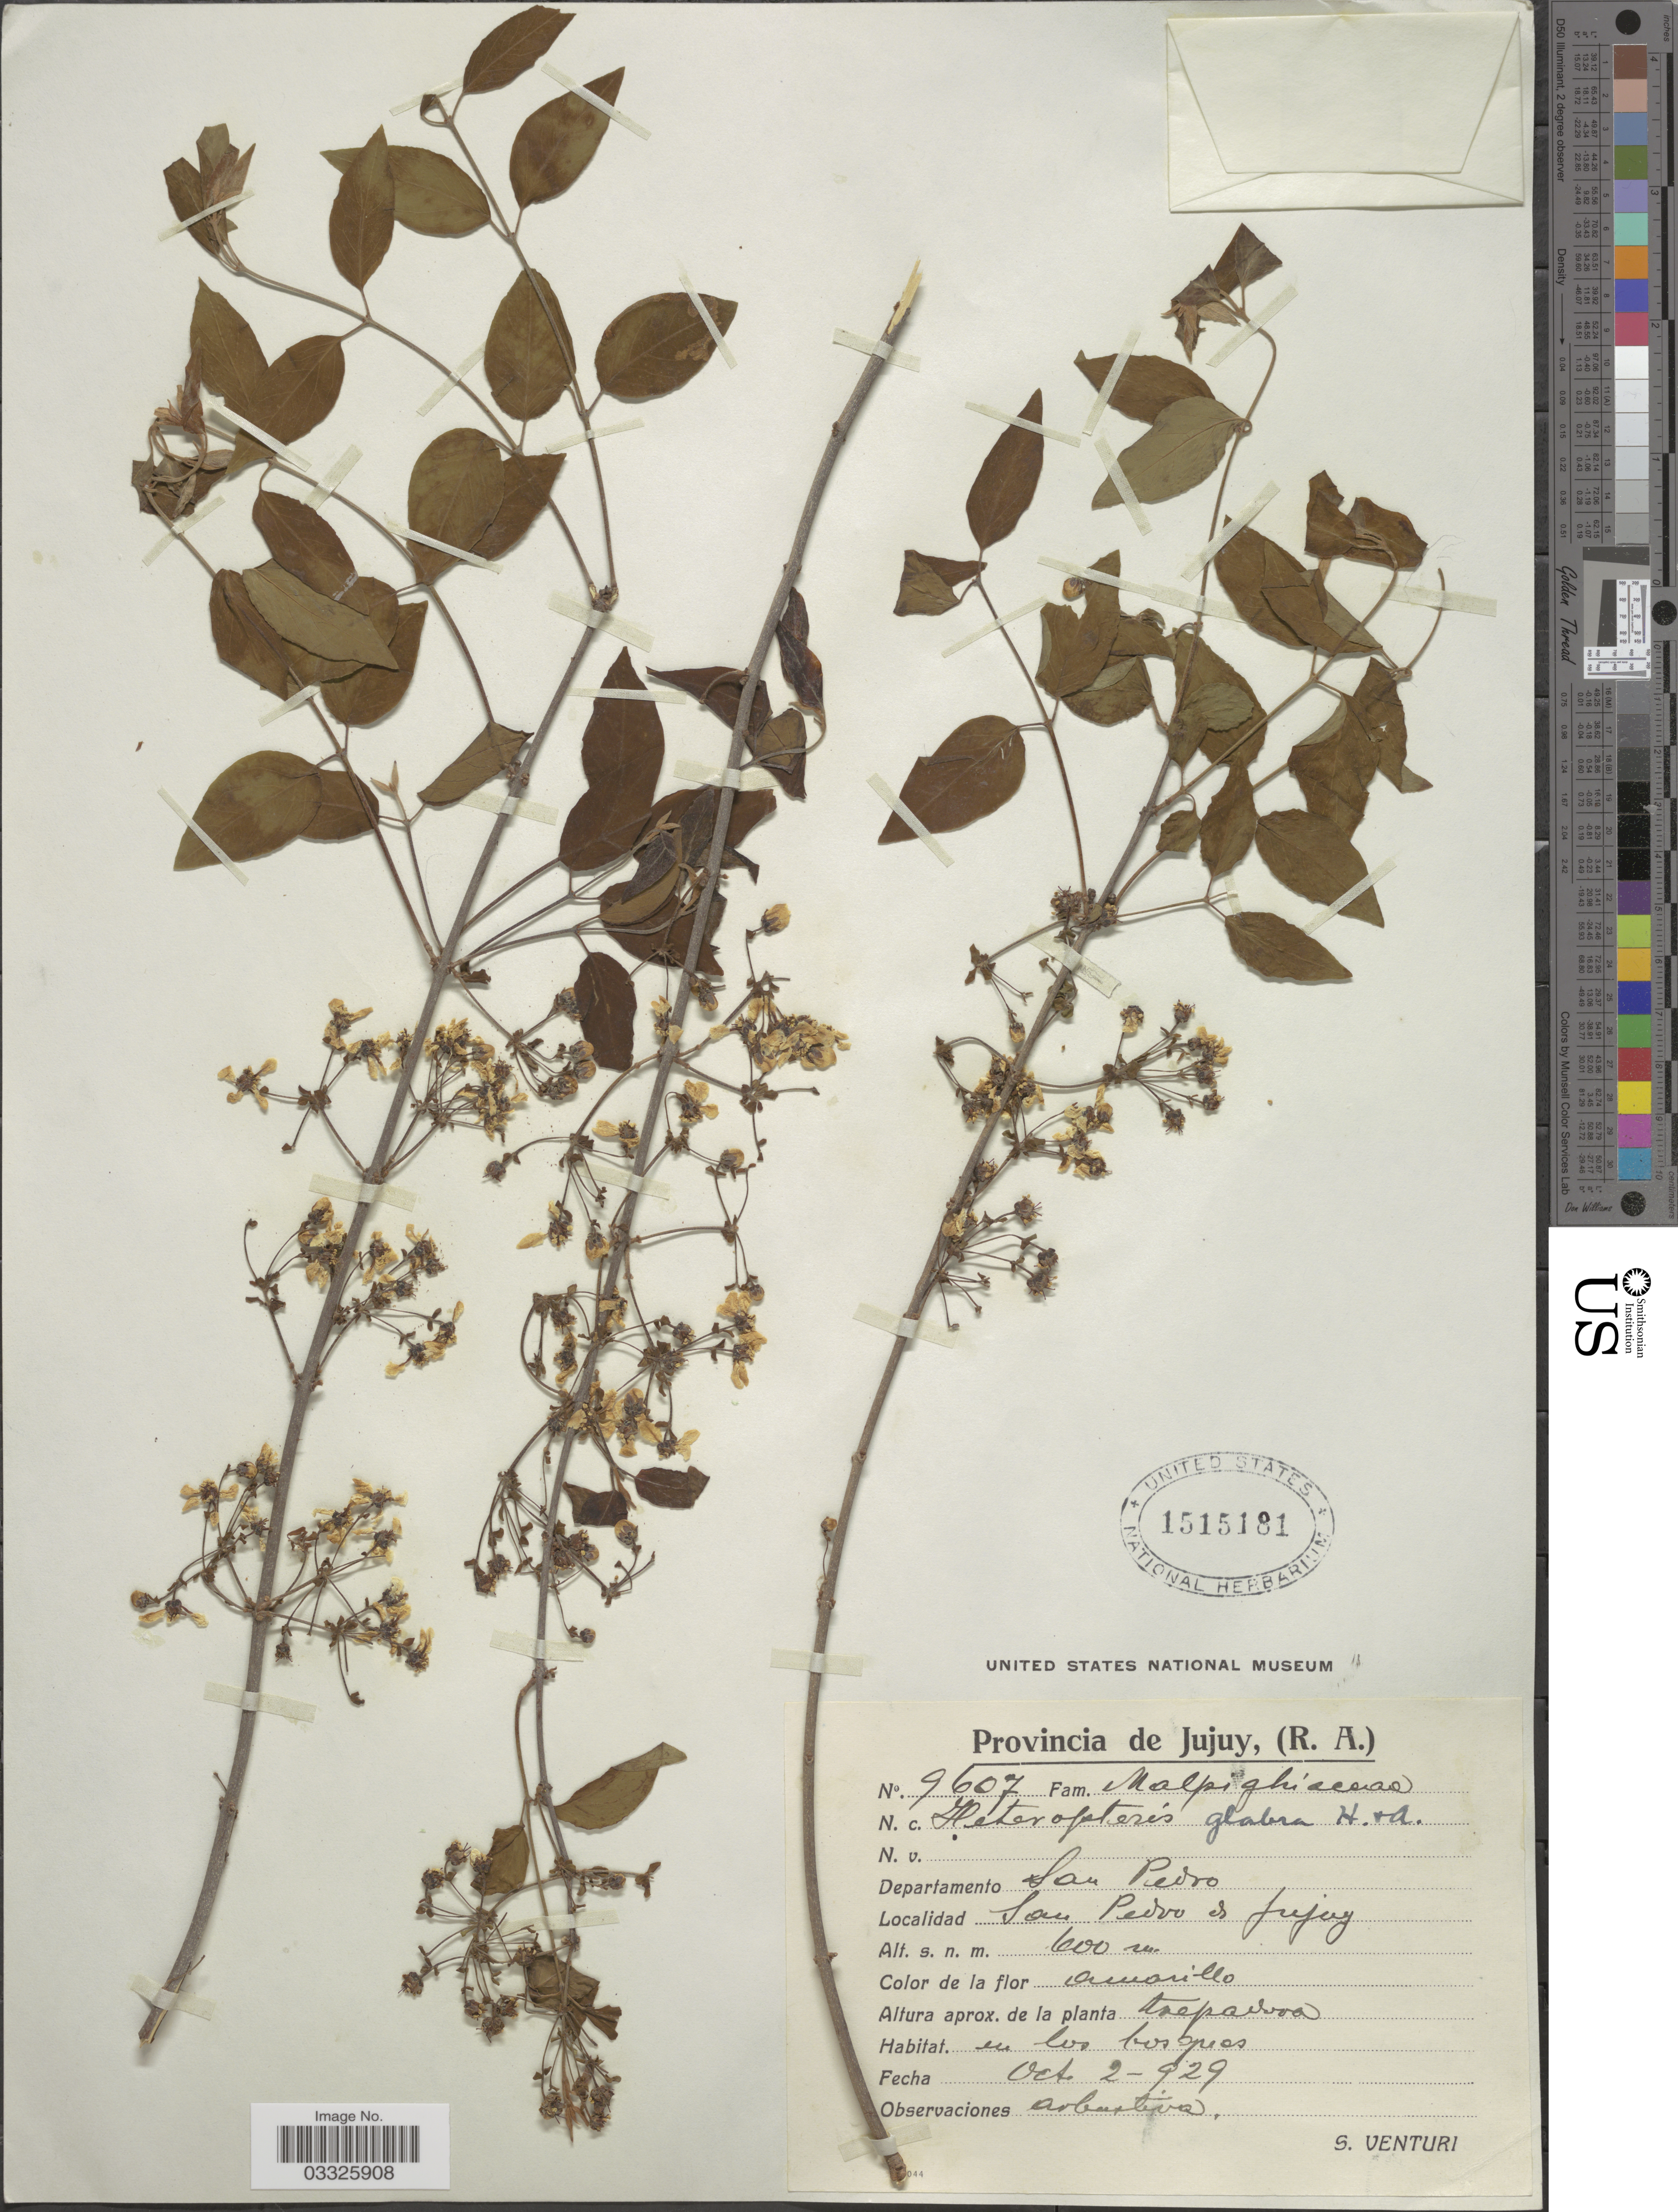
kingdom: Plantae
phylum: Tracheophyta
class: Magnoliopsida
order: Malpighiales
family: Malpighiaceae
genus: Heteropterys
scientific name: Heteropterys glabra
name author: Hook. & Arn.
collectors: S. Venturi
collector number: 9607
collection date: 1929-10-02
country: Argentina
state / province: Jujuy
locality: Departamento San Pedro. San Pedro de Jujuy.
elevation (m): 600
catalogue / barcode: US 1515181